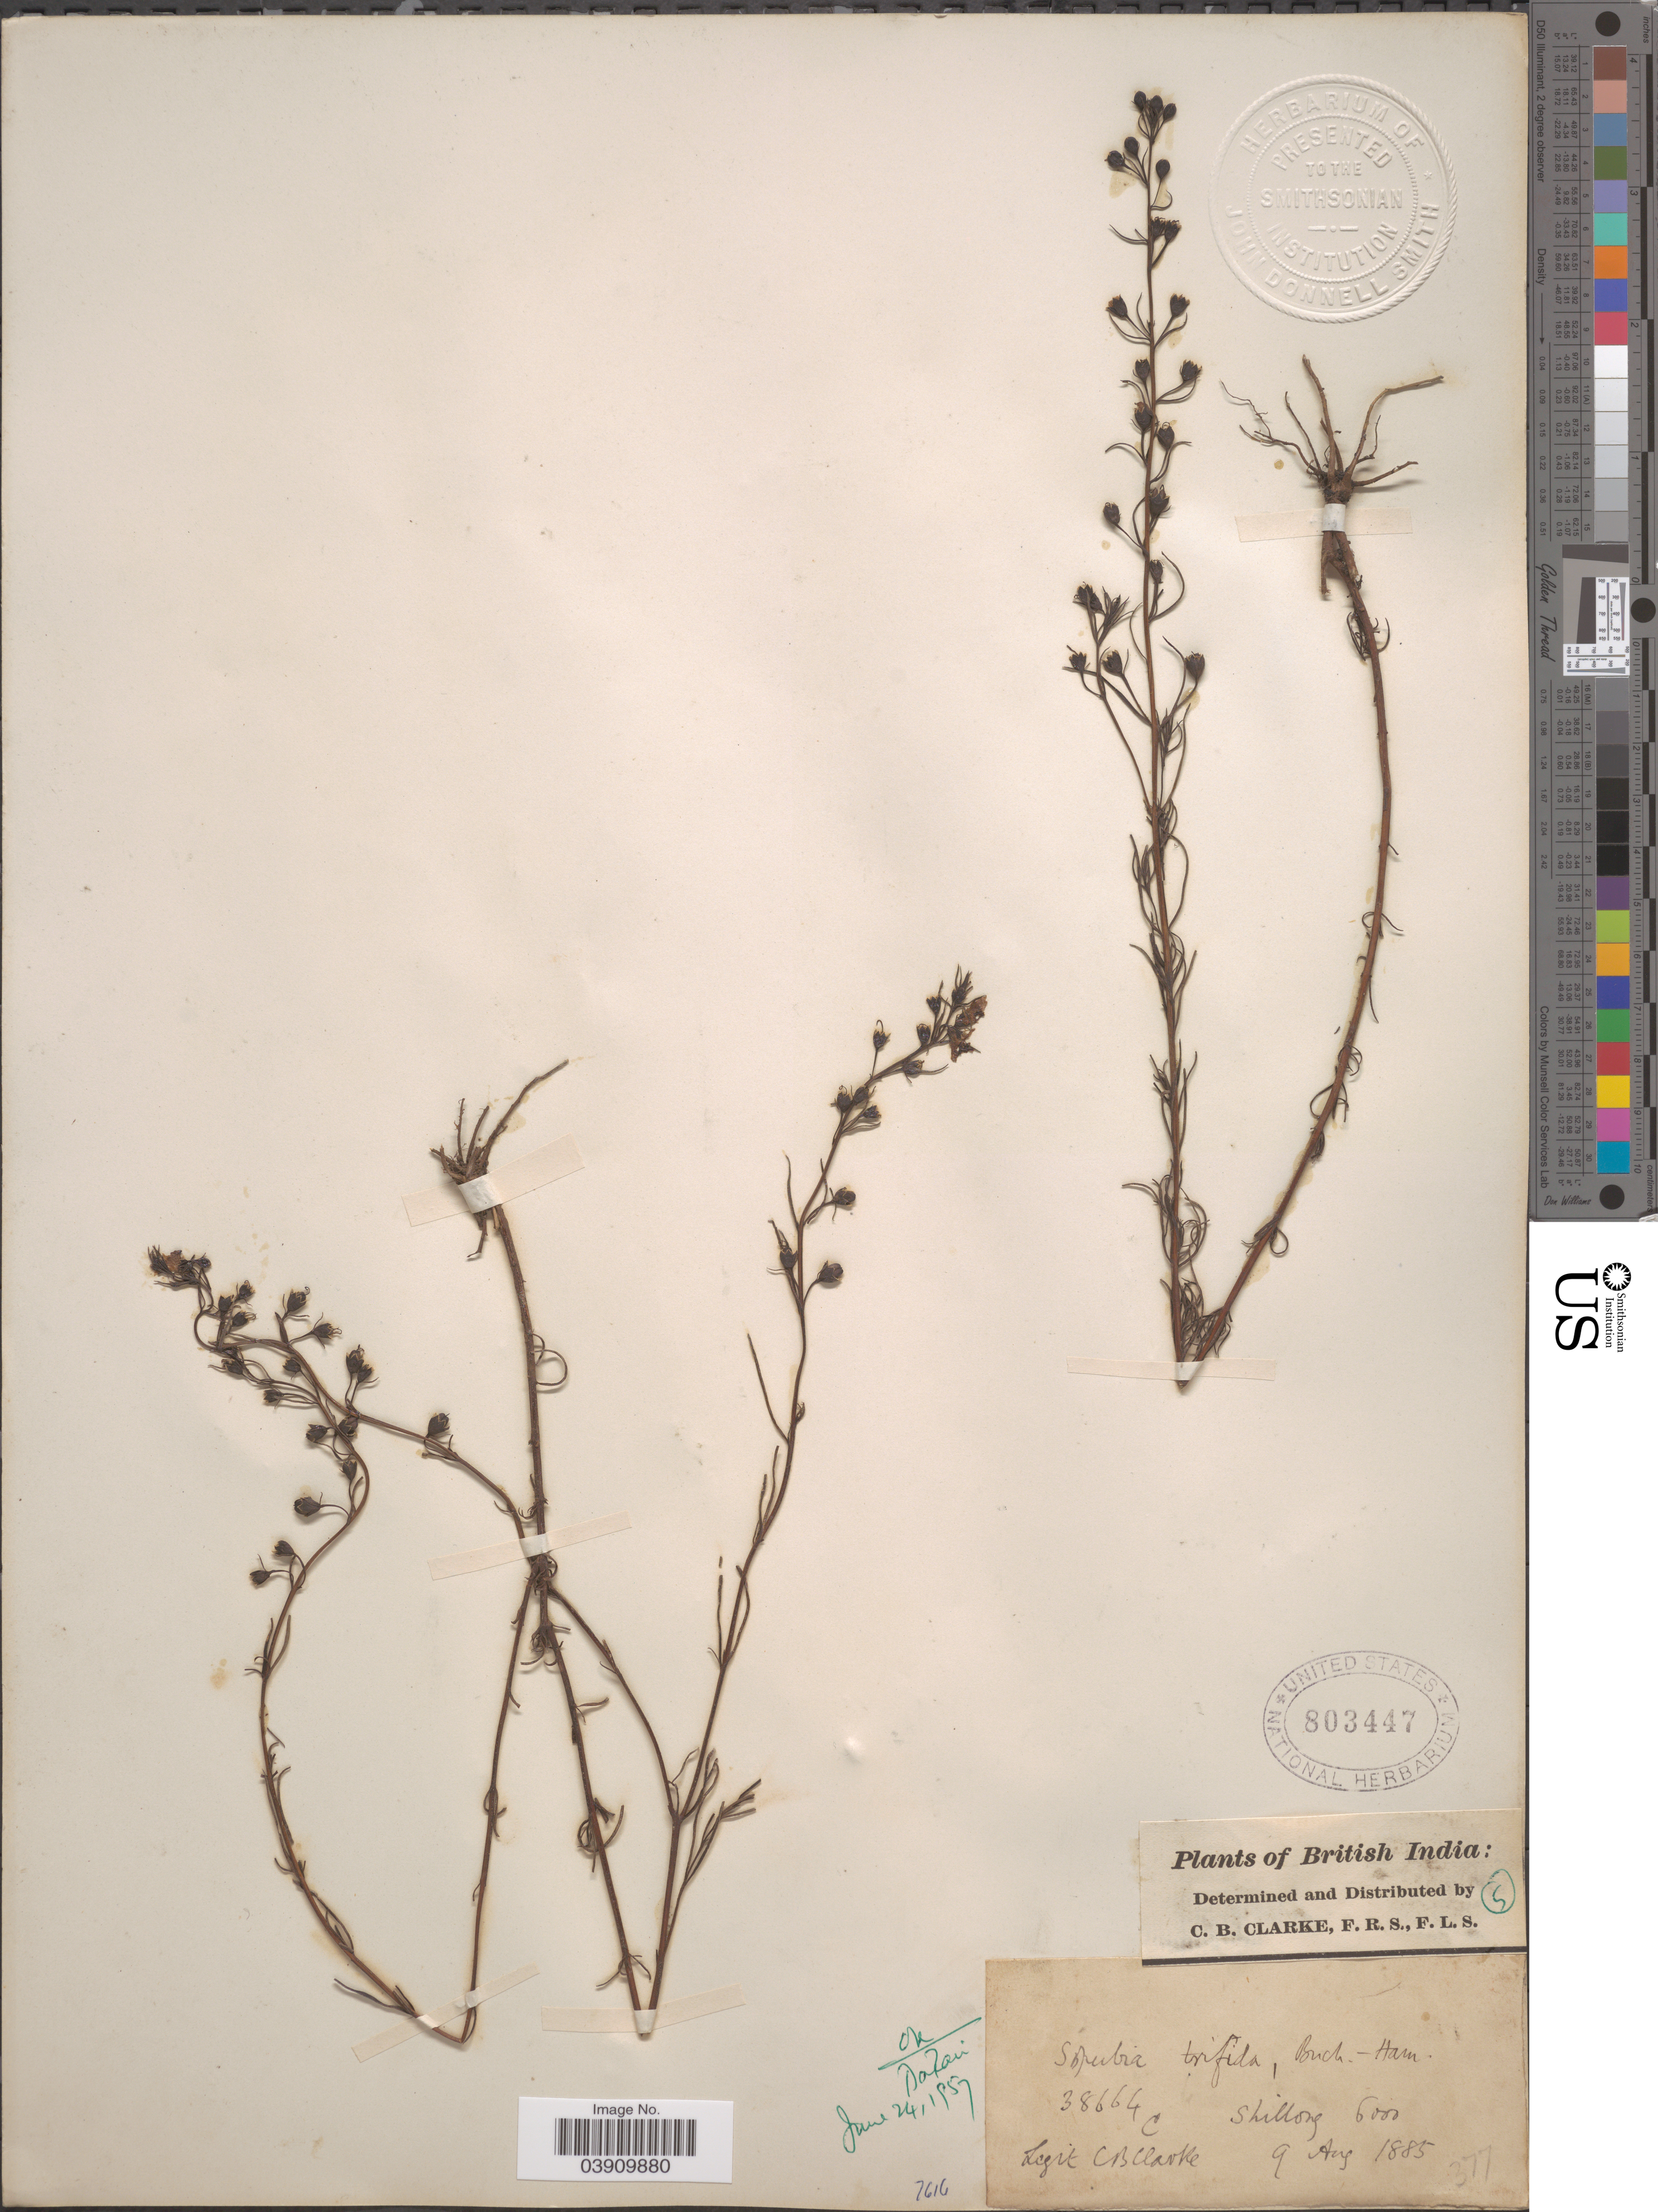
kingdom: Plantae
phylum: Tracheophyta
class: Magnoliopsida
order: Lamiales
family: Orobanchaceae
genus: Sopubia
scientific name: Sopubia trifida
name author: Buch.-Ham. ex D. Don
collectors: C. B. Clarke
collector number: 38664C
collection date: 1885-08-09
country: India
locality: British India. Shillong.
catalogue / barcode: US 803447